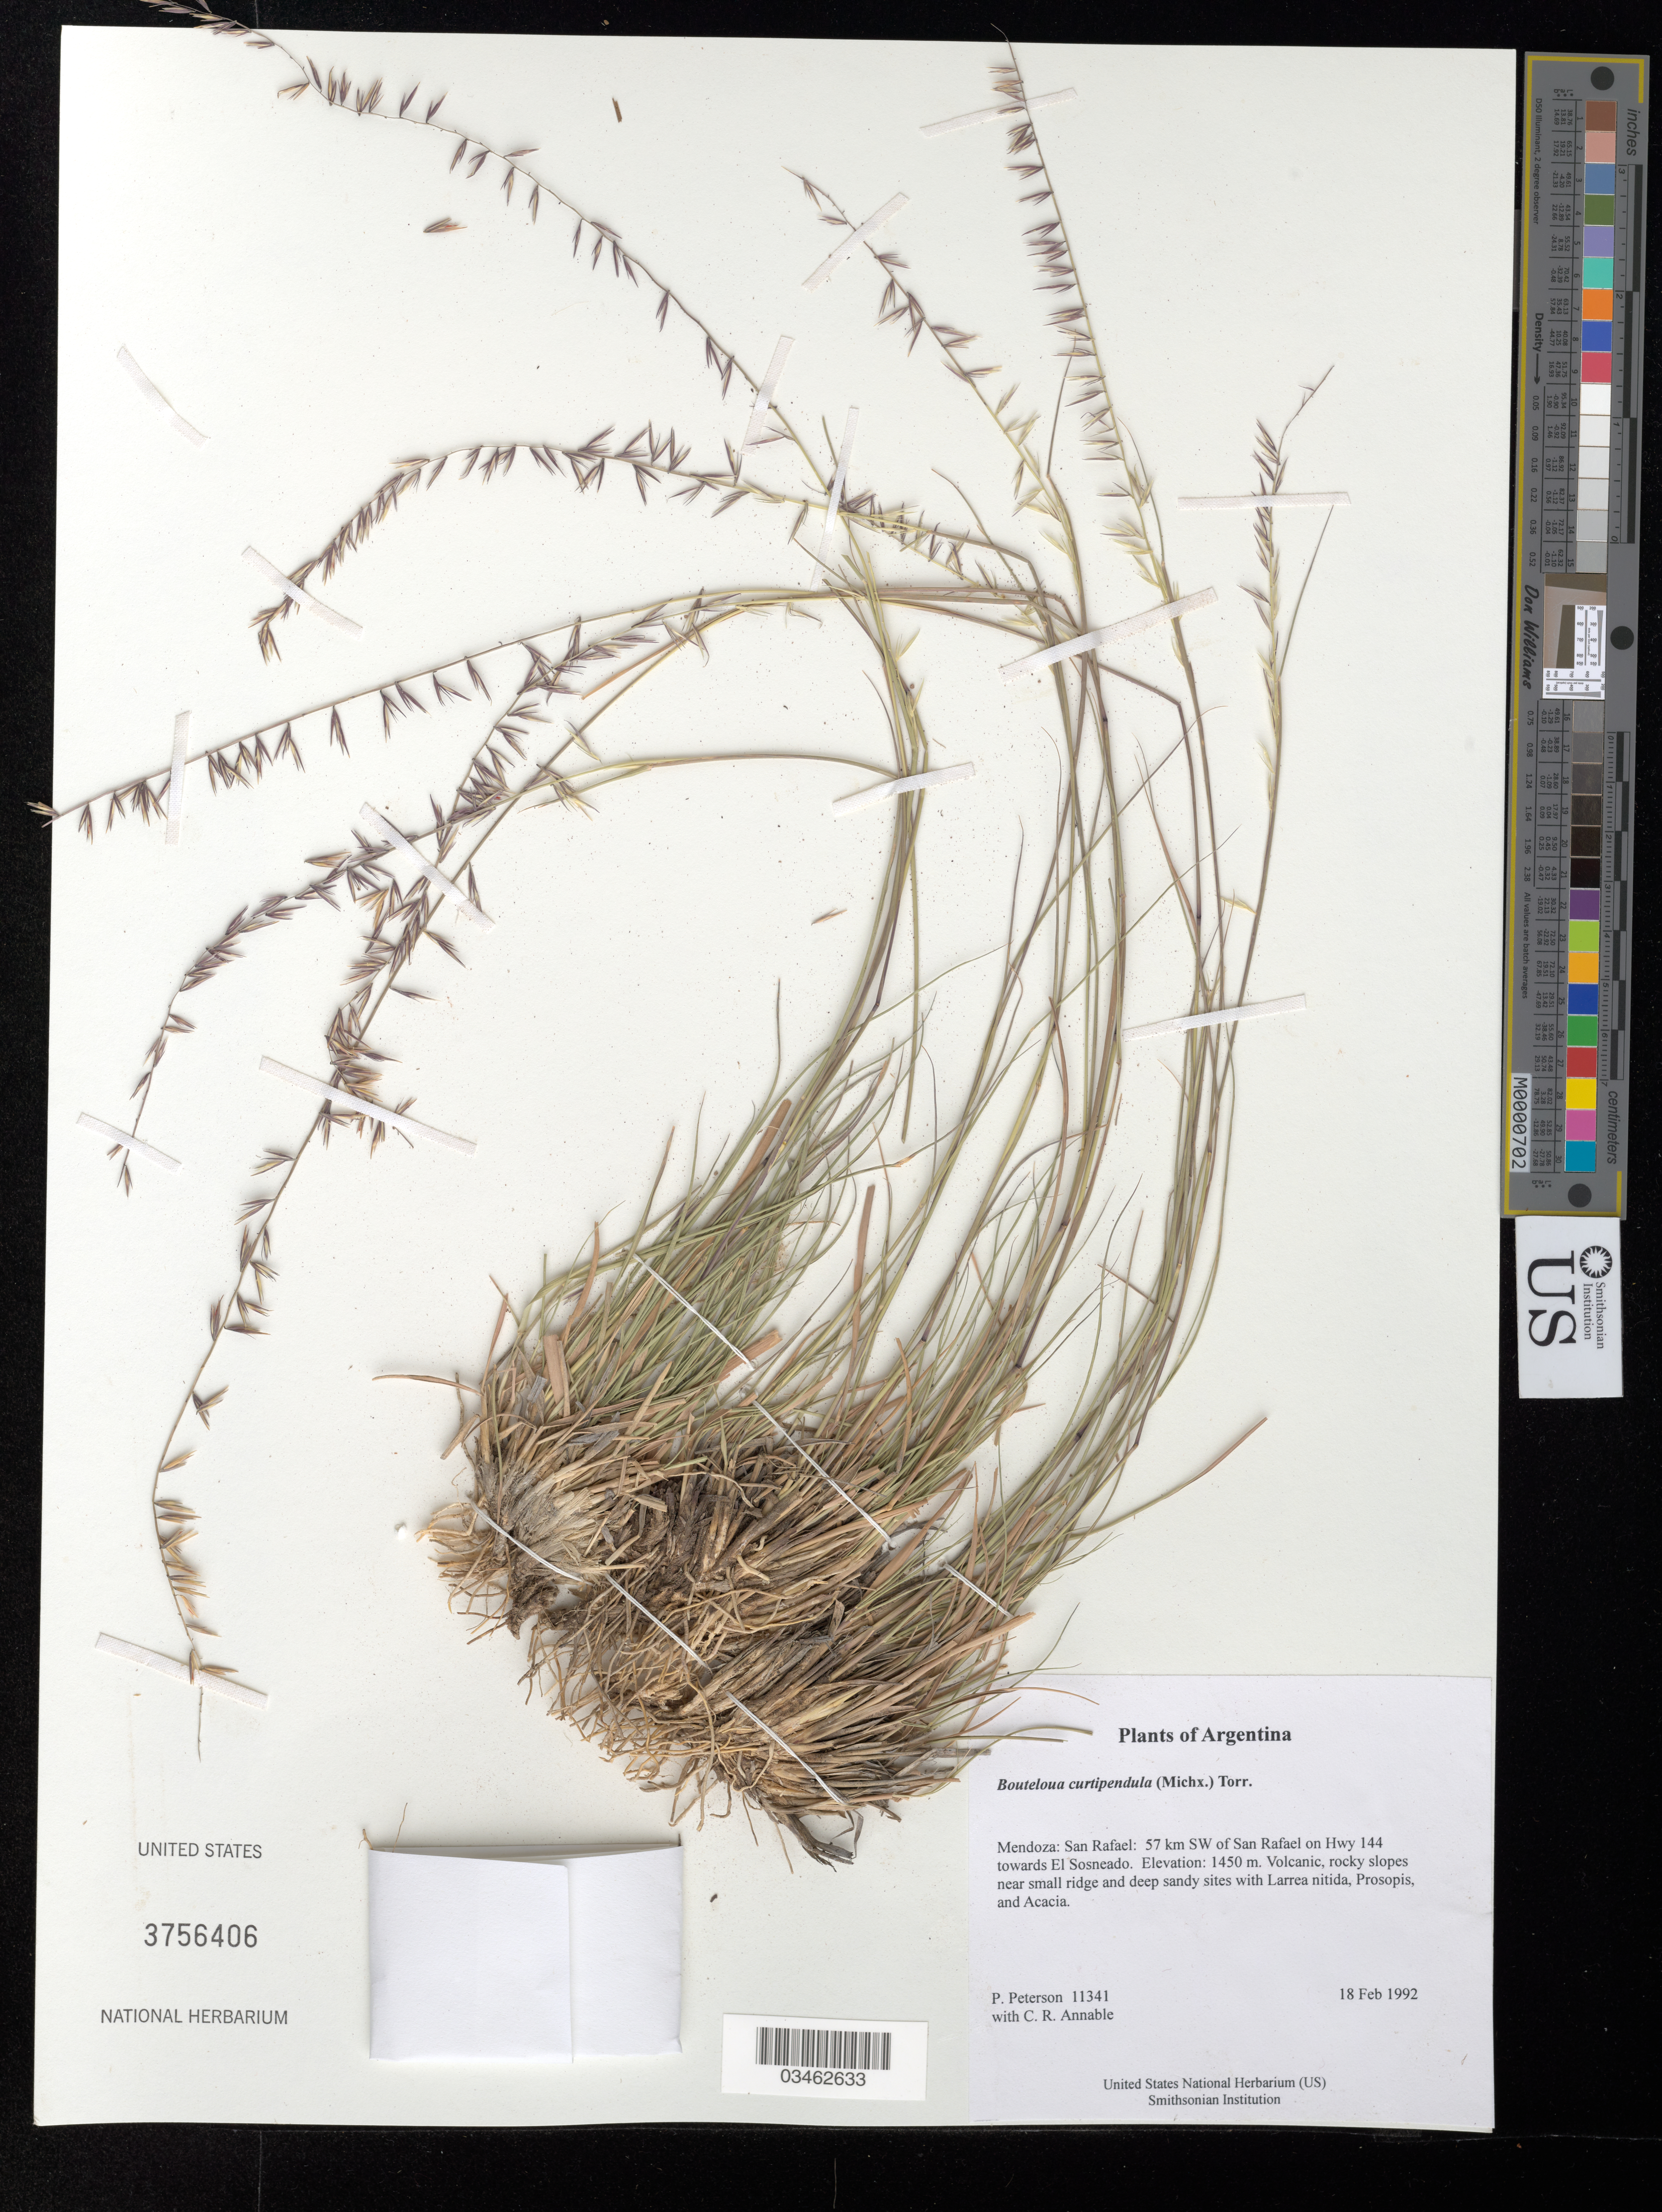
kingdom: Plantae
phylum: Tracheophyta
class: Liliopsida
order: Poales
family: Poaceae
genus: Bouteloua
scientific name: Bouteloua curtipendula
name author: (Michx.) Torr.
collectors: P. M. Peterson & C. R. Annable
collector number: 11341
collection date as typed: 18 Feb 1992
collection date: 1992-02-18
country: Argentina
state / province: Mendoza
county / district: San Rafael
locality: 57 km SW of San Rafael on Hwy 144 towards El Sosneado.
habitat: Volcanic, rocky slopes near small ridge and deep sandy sites with Larrea nitida, Prosopis, and Acacia.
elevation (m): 1450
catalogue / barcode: US 3756406